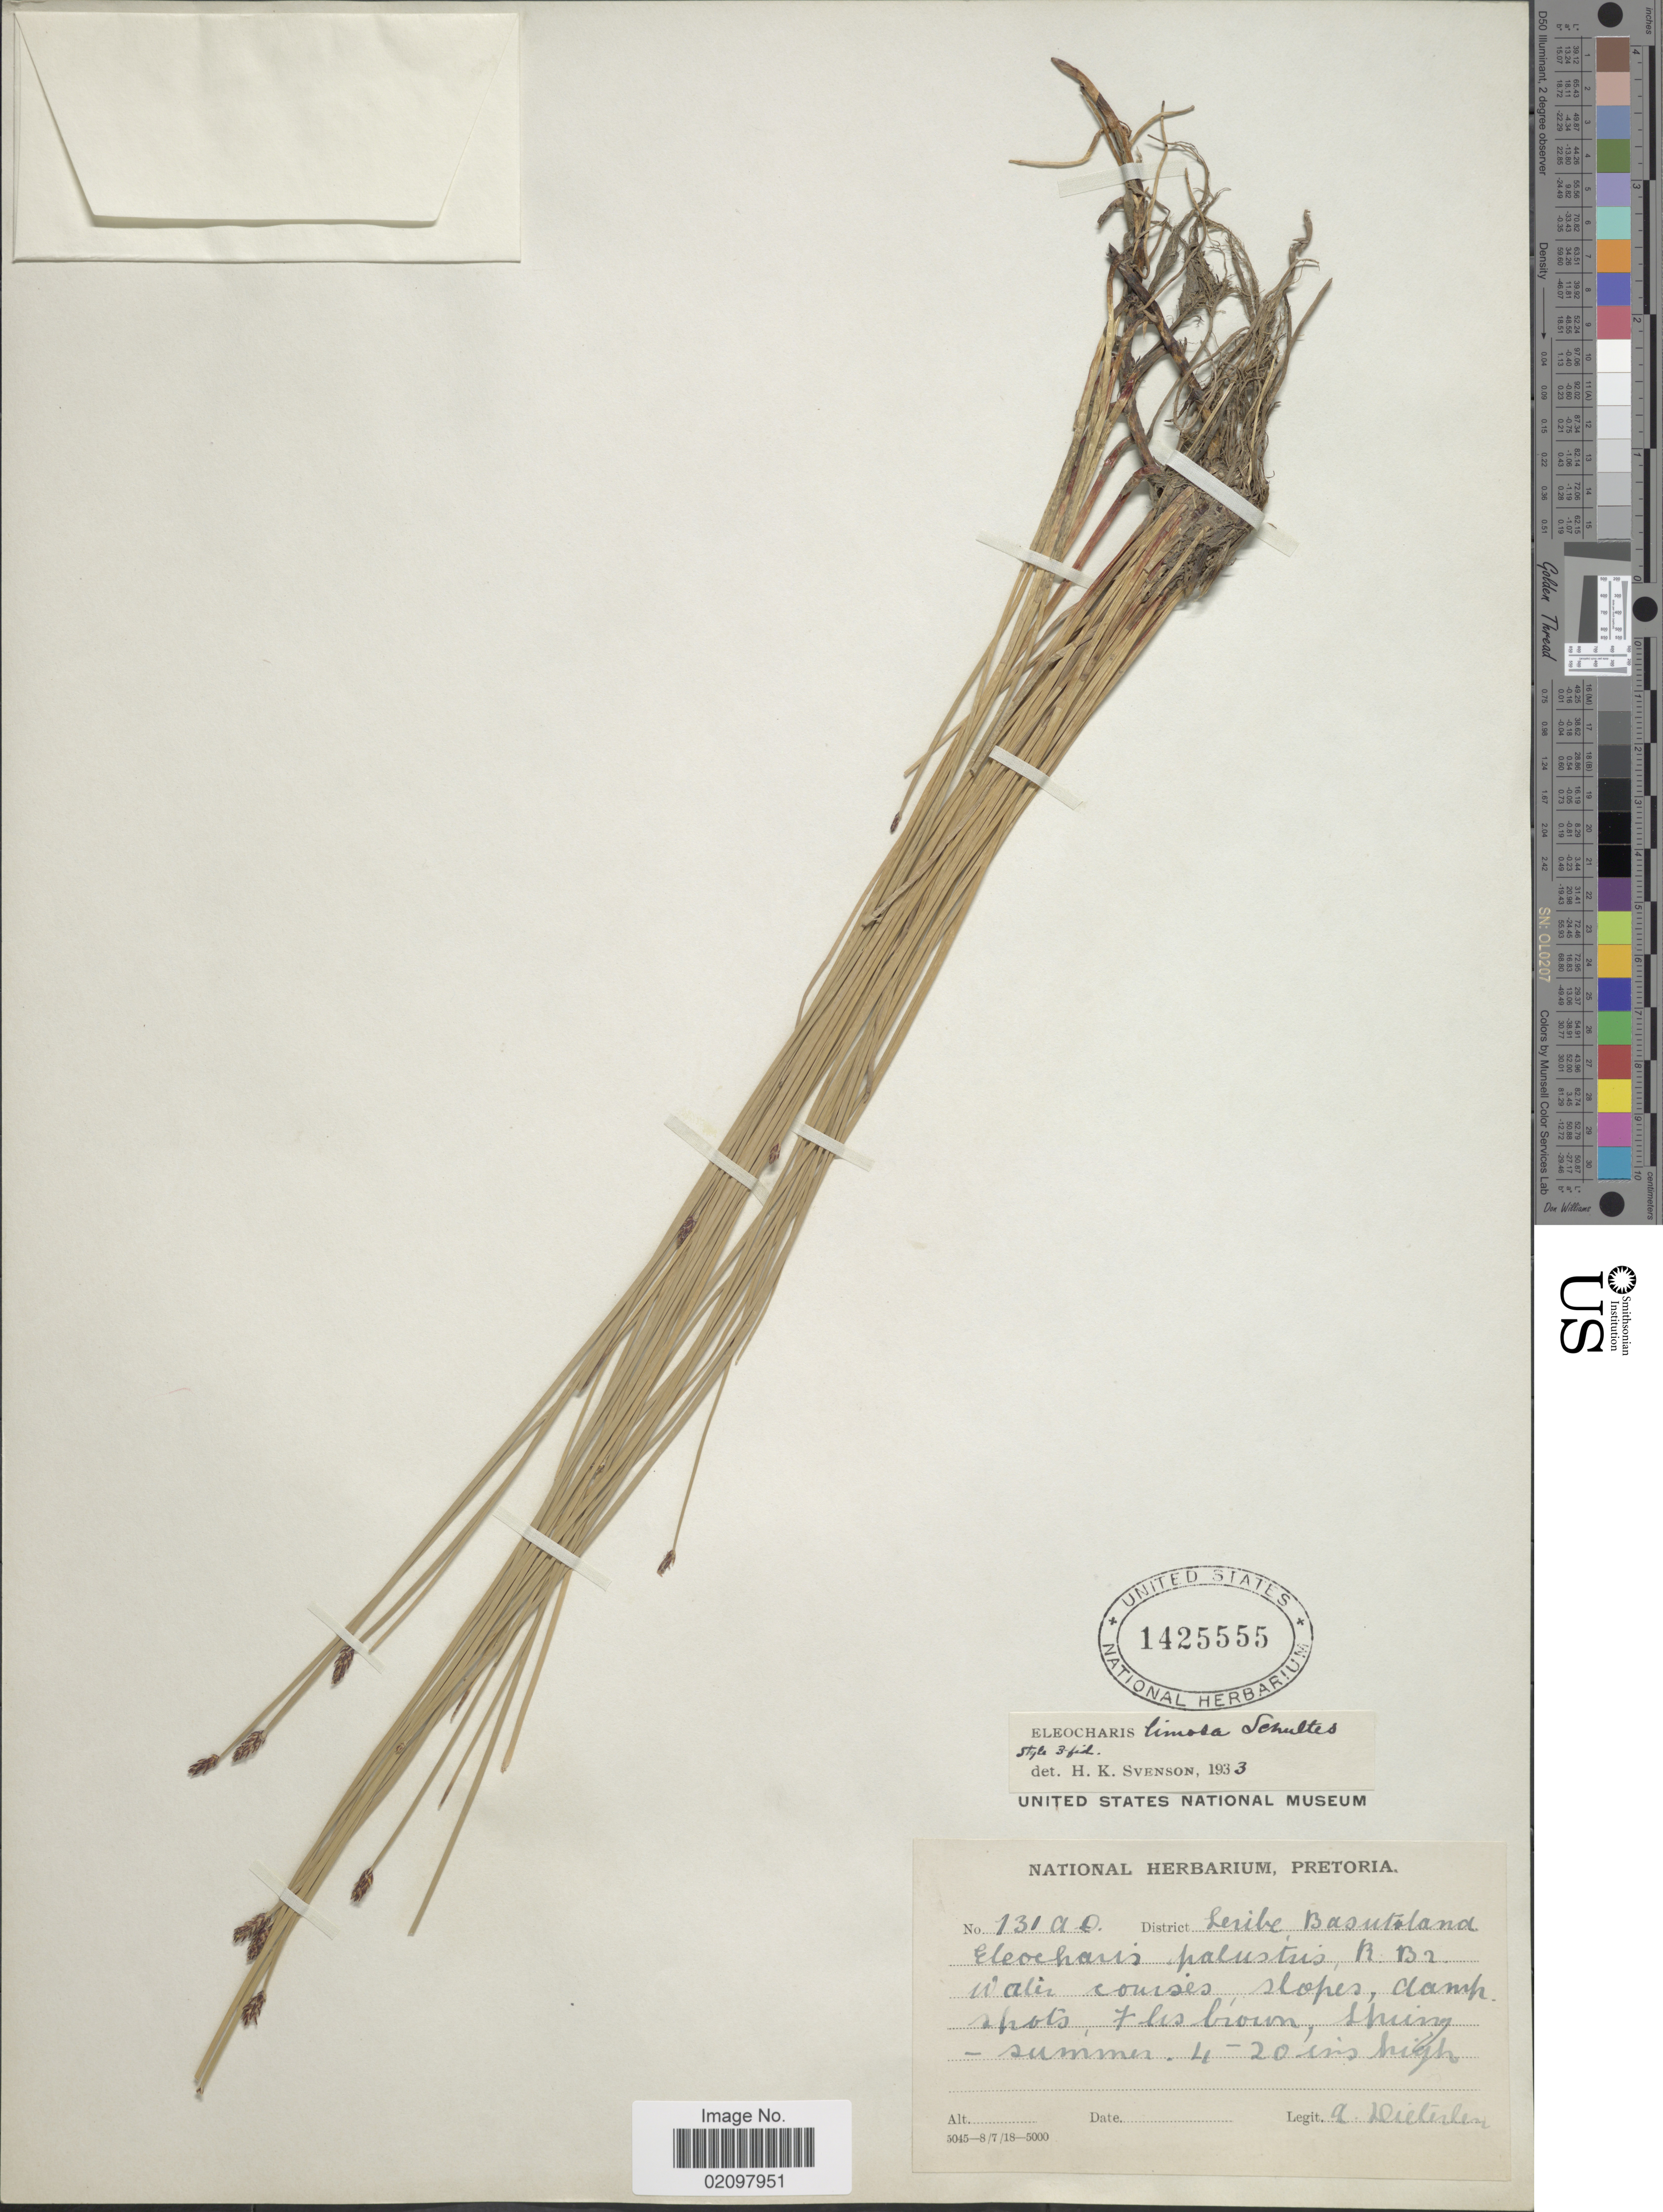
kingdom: Plantae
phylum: Tracheophyta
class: Liliopsida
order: Poales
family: Cyperaceae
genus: Eleocharis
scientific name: Eleocharis limosa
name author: (Schrad.) Schult.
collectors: A. G. Dietrich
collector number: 131 AD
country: Lesotho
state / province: Leribe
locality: District Basutoland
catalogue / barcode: US 1425555